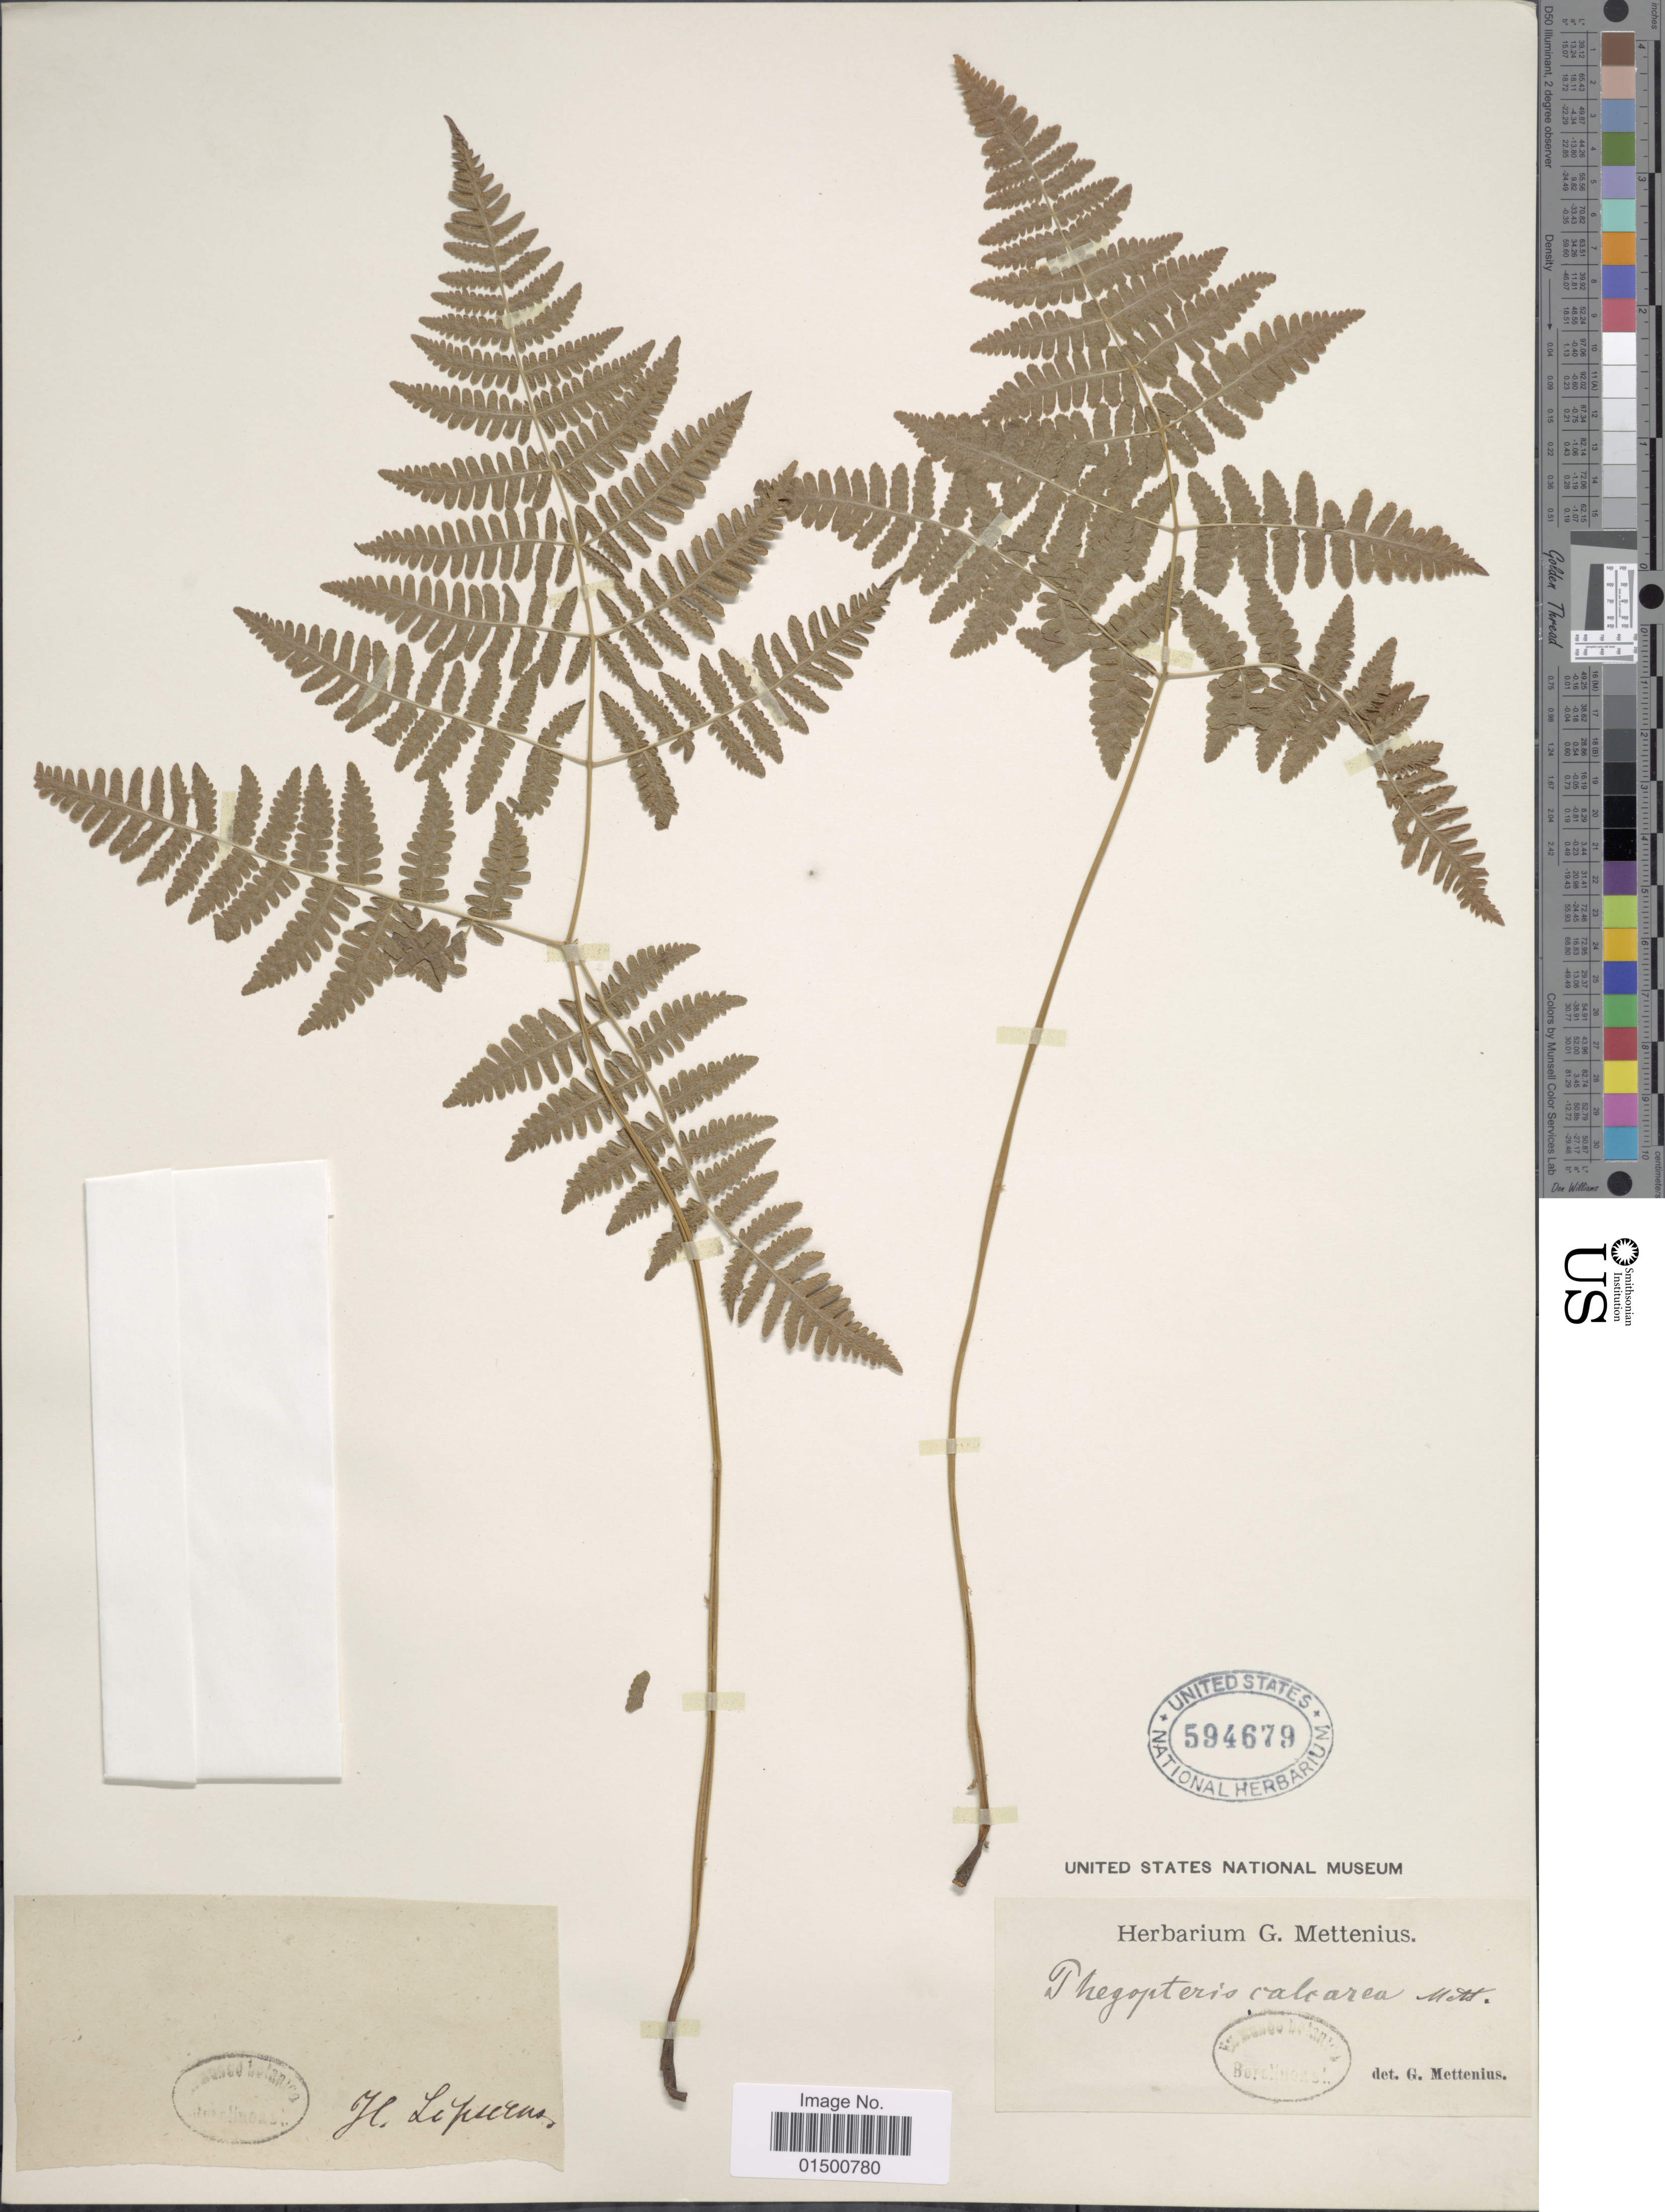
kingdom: Plantae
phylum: Tracheophyta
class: Polypodiopsida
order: Polypodiales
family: Cystopteridaceae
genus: Gymnocarpium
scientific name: Gymnocarpium robertianum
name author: (Hoffm.) Newman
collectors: H. Lepseus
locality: H. Lipiersen [interpreted]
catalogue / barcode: US 594679